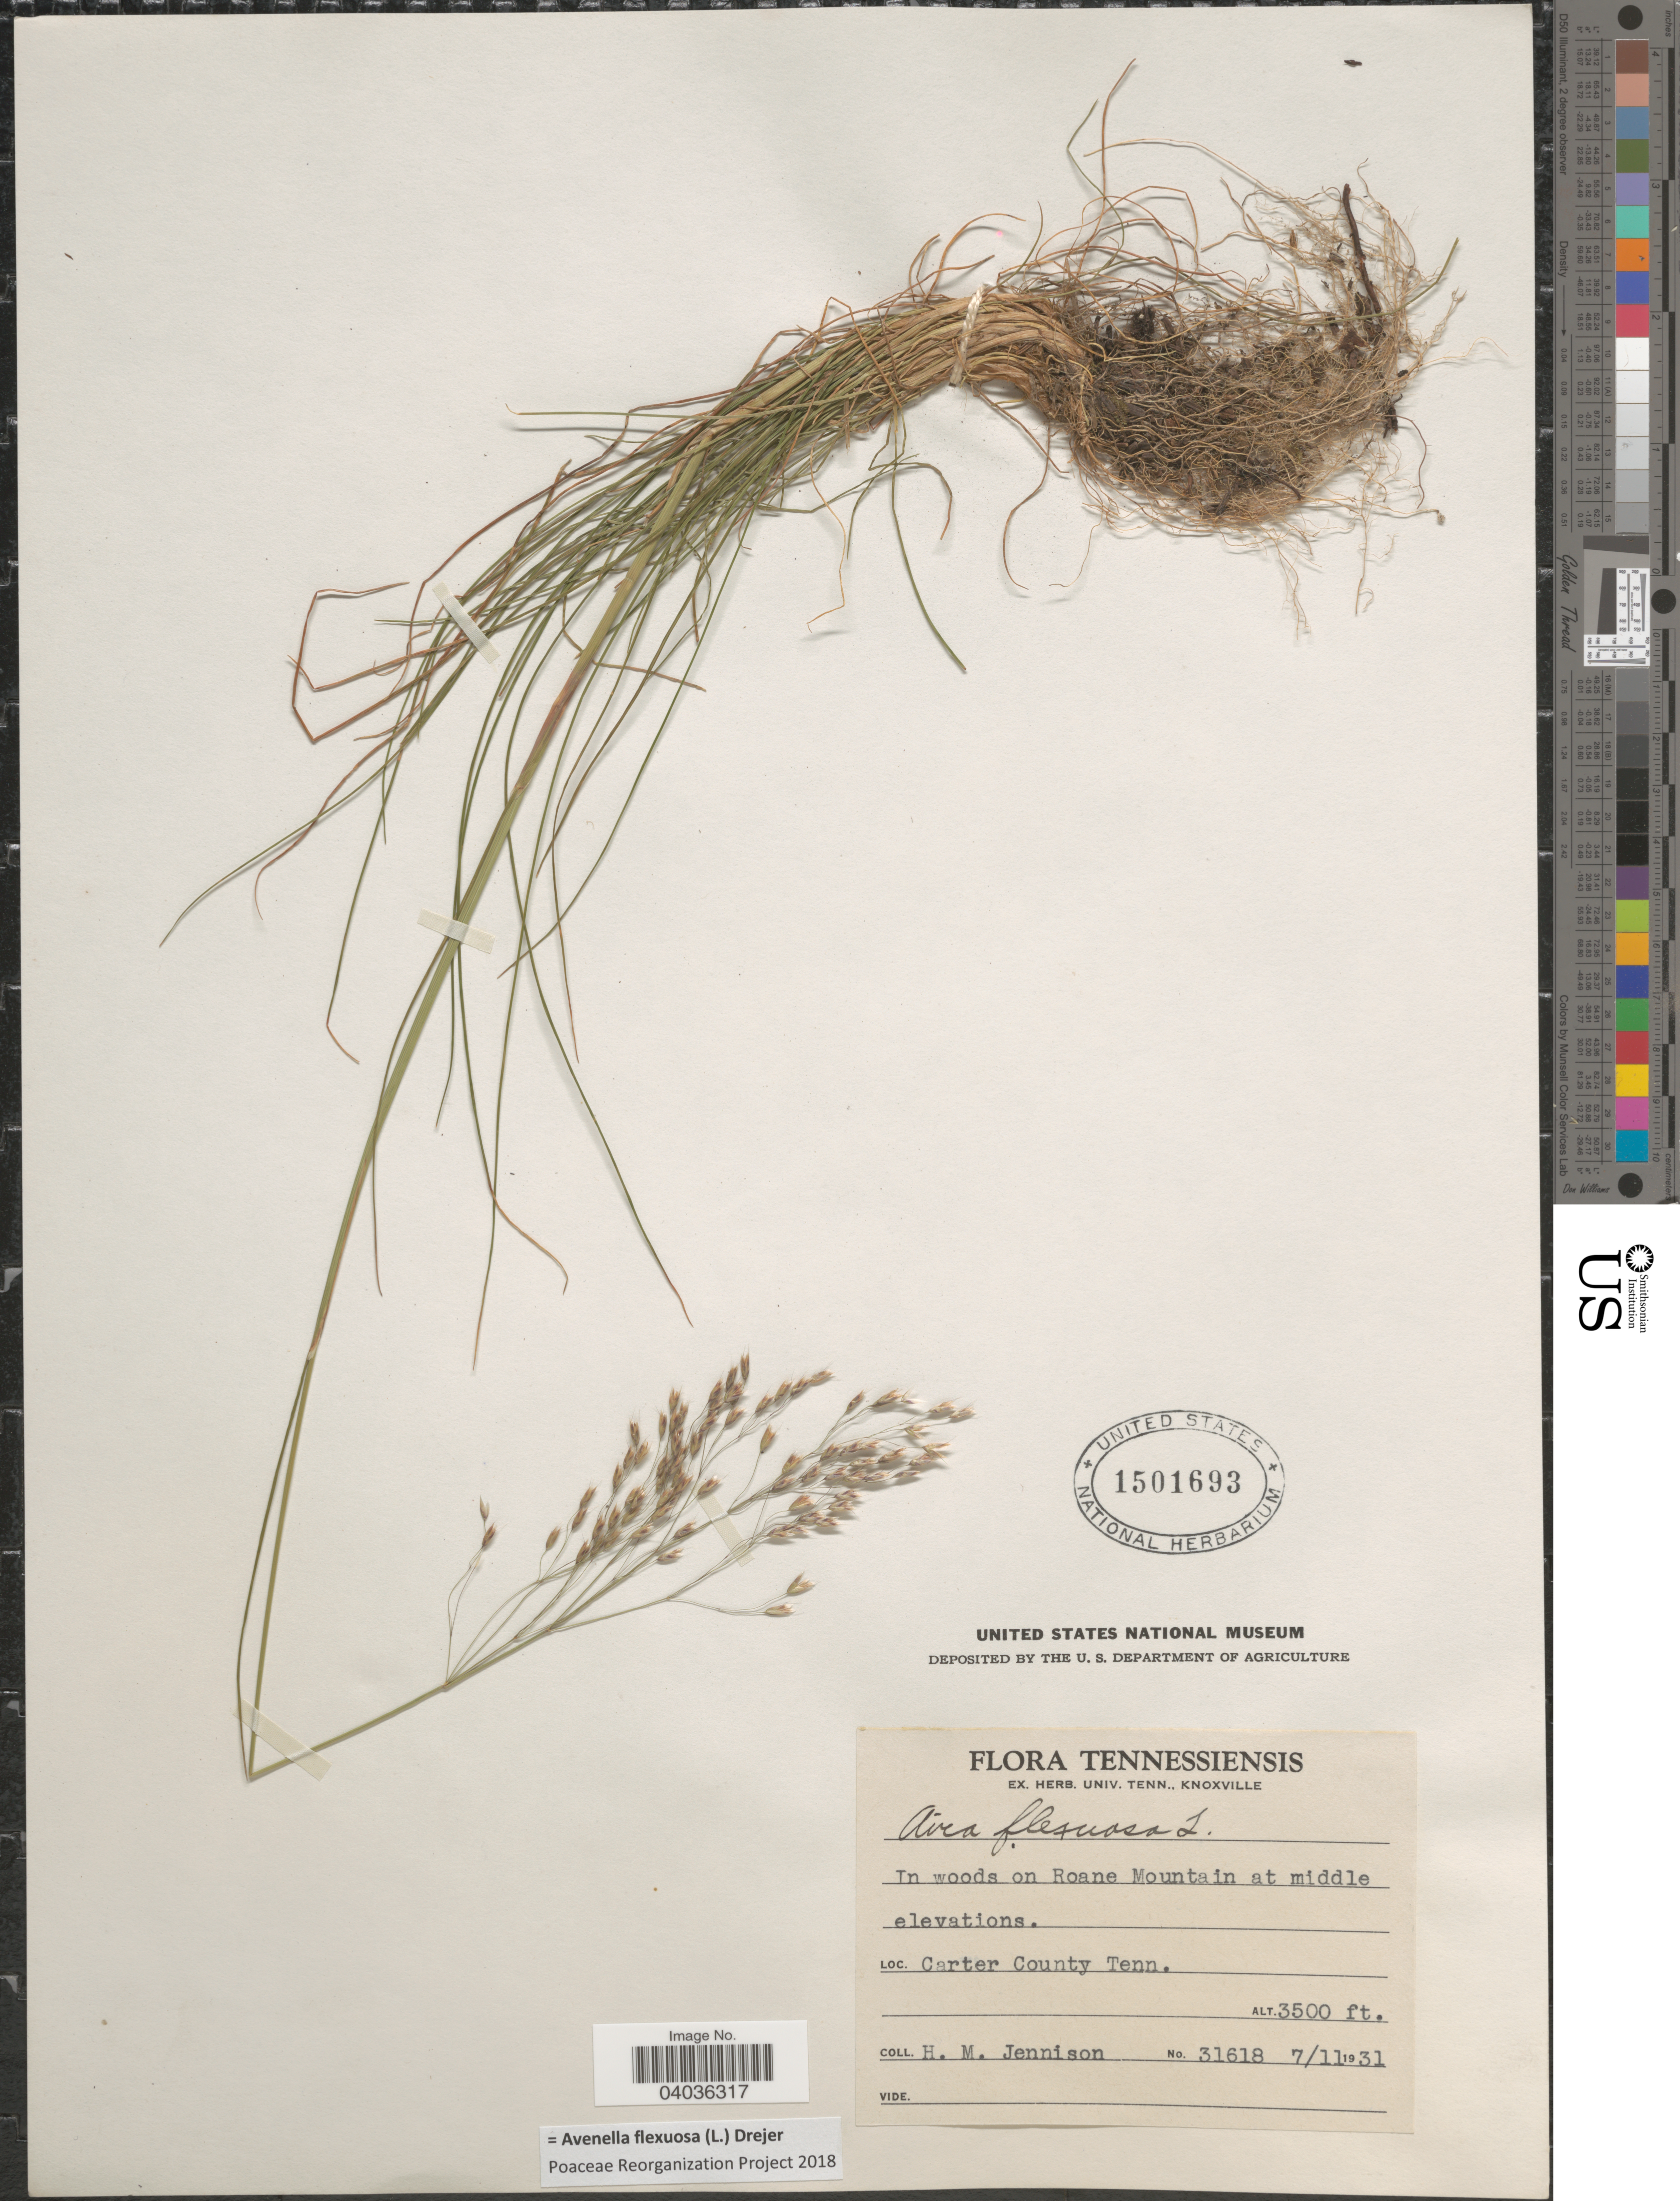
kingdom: Plantae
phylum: Tracheophyta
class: Liliopsida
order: Poales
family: Poaceae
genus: Avenella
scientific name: Avenella flexuosa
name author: (L.) Drejer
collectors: H. Jennison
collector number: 31618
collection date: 1931-07-11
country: United States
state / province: Tennessee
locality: Tennessiensis. In woods on Roane Mountain at middle elevations. Carter County.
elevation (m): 1067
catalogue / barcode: US 1501693